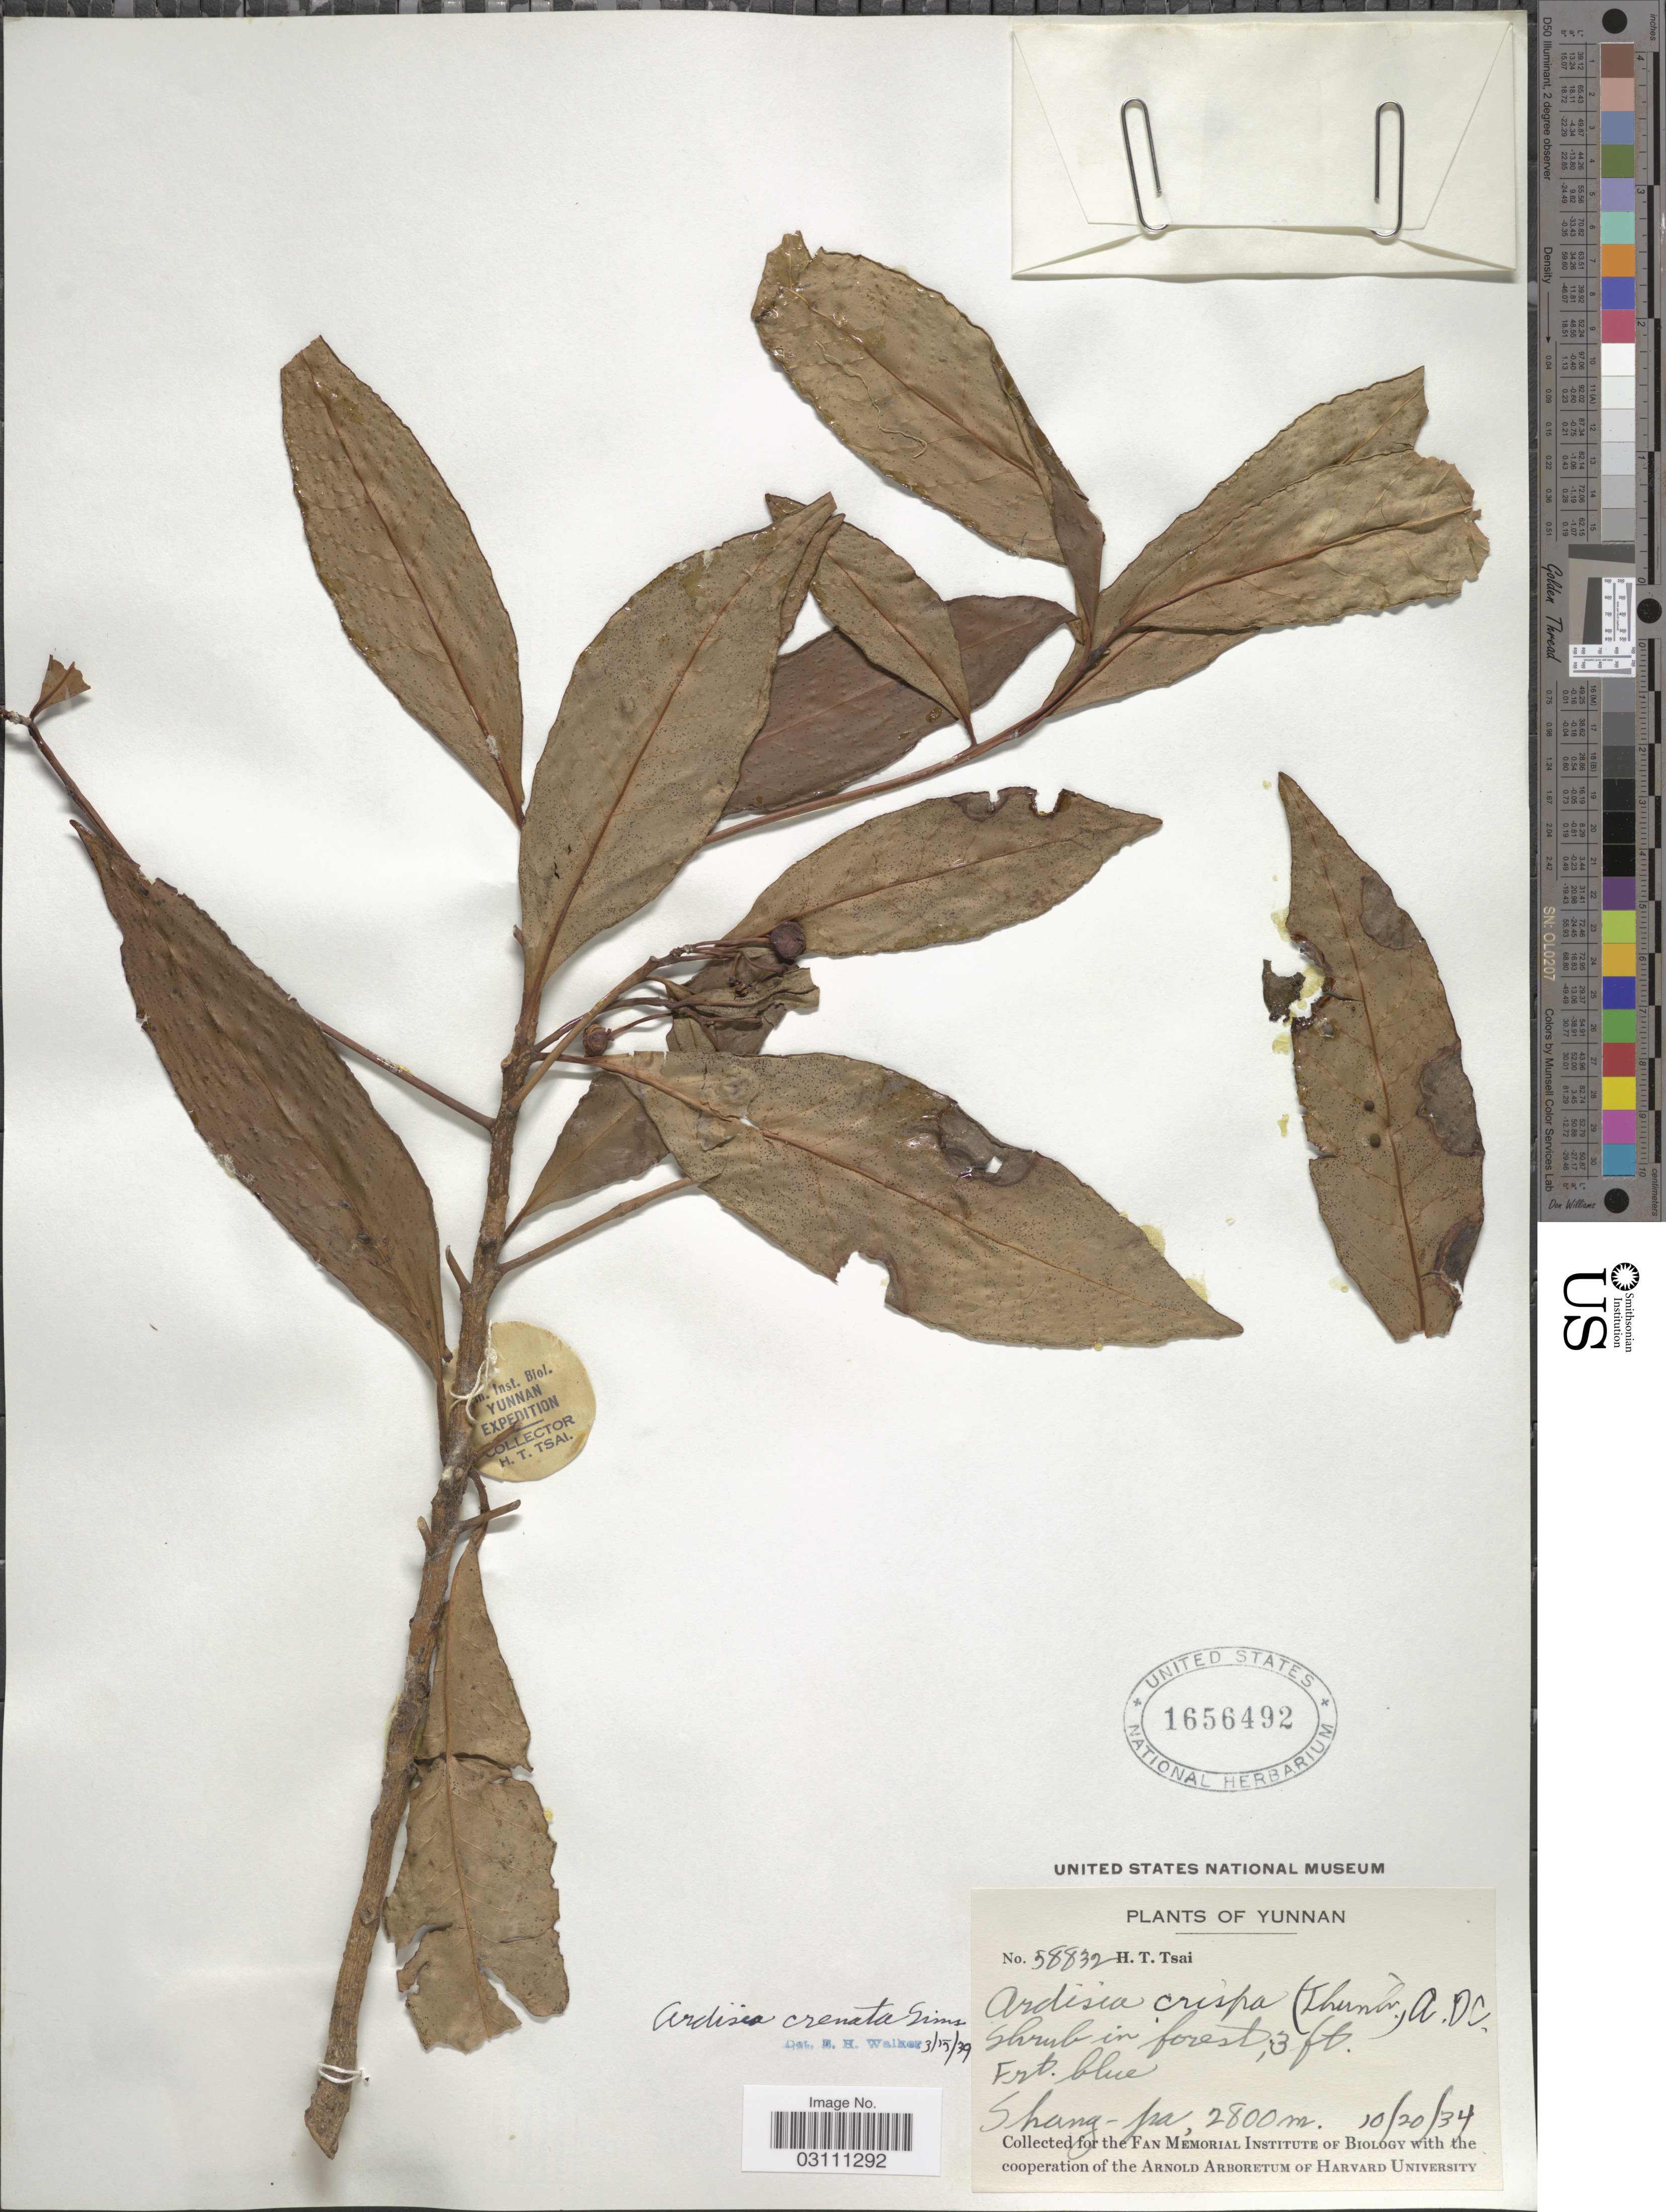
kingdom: Plantae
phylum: Tracheophyta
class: Magnoliopsida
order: Ericales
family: Primulaceae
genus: Ardisia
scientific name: Ardisia crenata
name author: Sims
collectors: H. Tsai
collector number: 58832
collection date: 1934-10-20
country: China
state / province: Yunnan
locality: Shang-pa.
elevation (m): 2800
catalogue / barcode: US 1656492